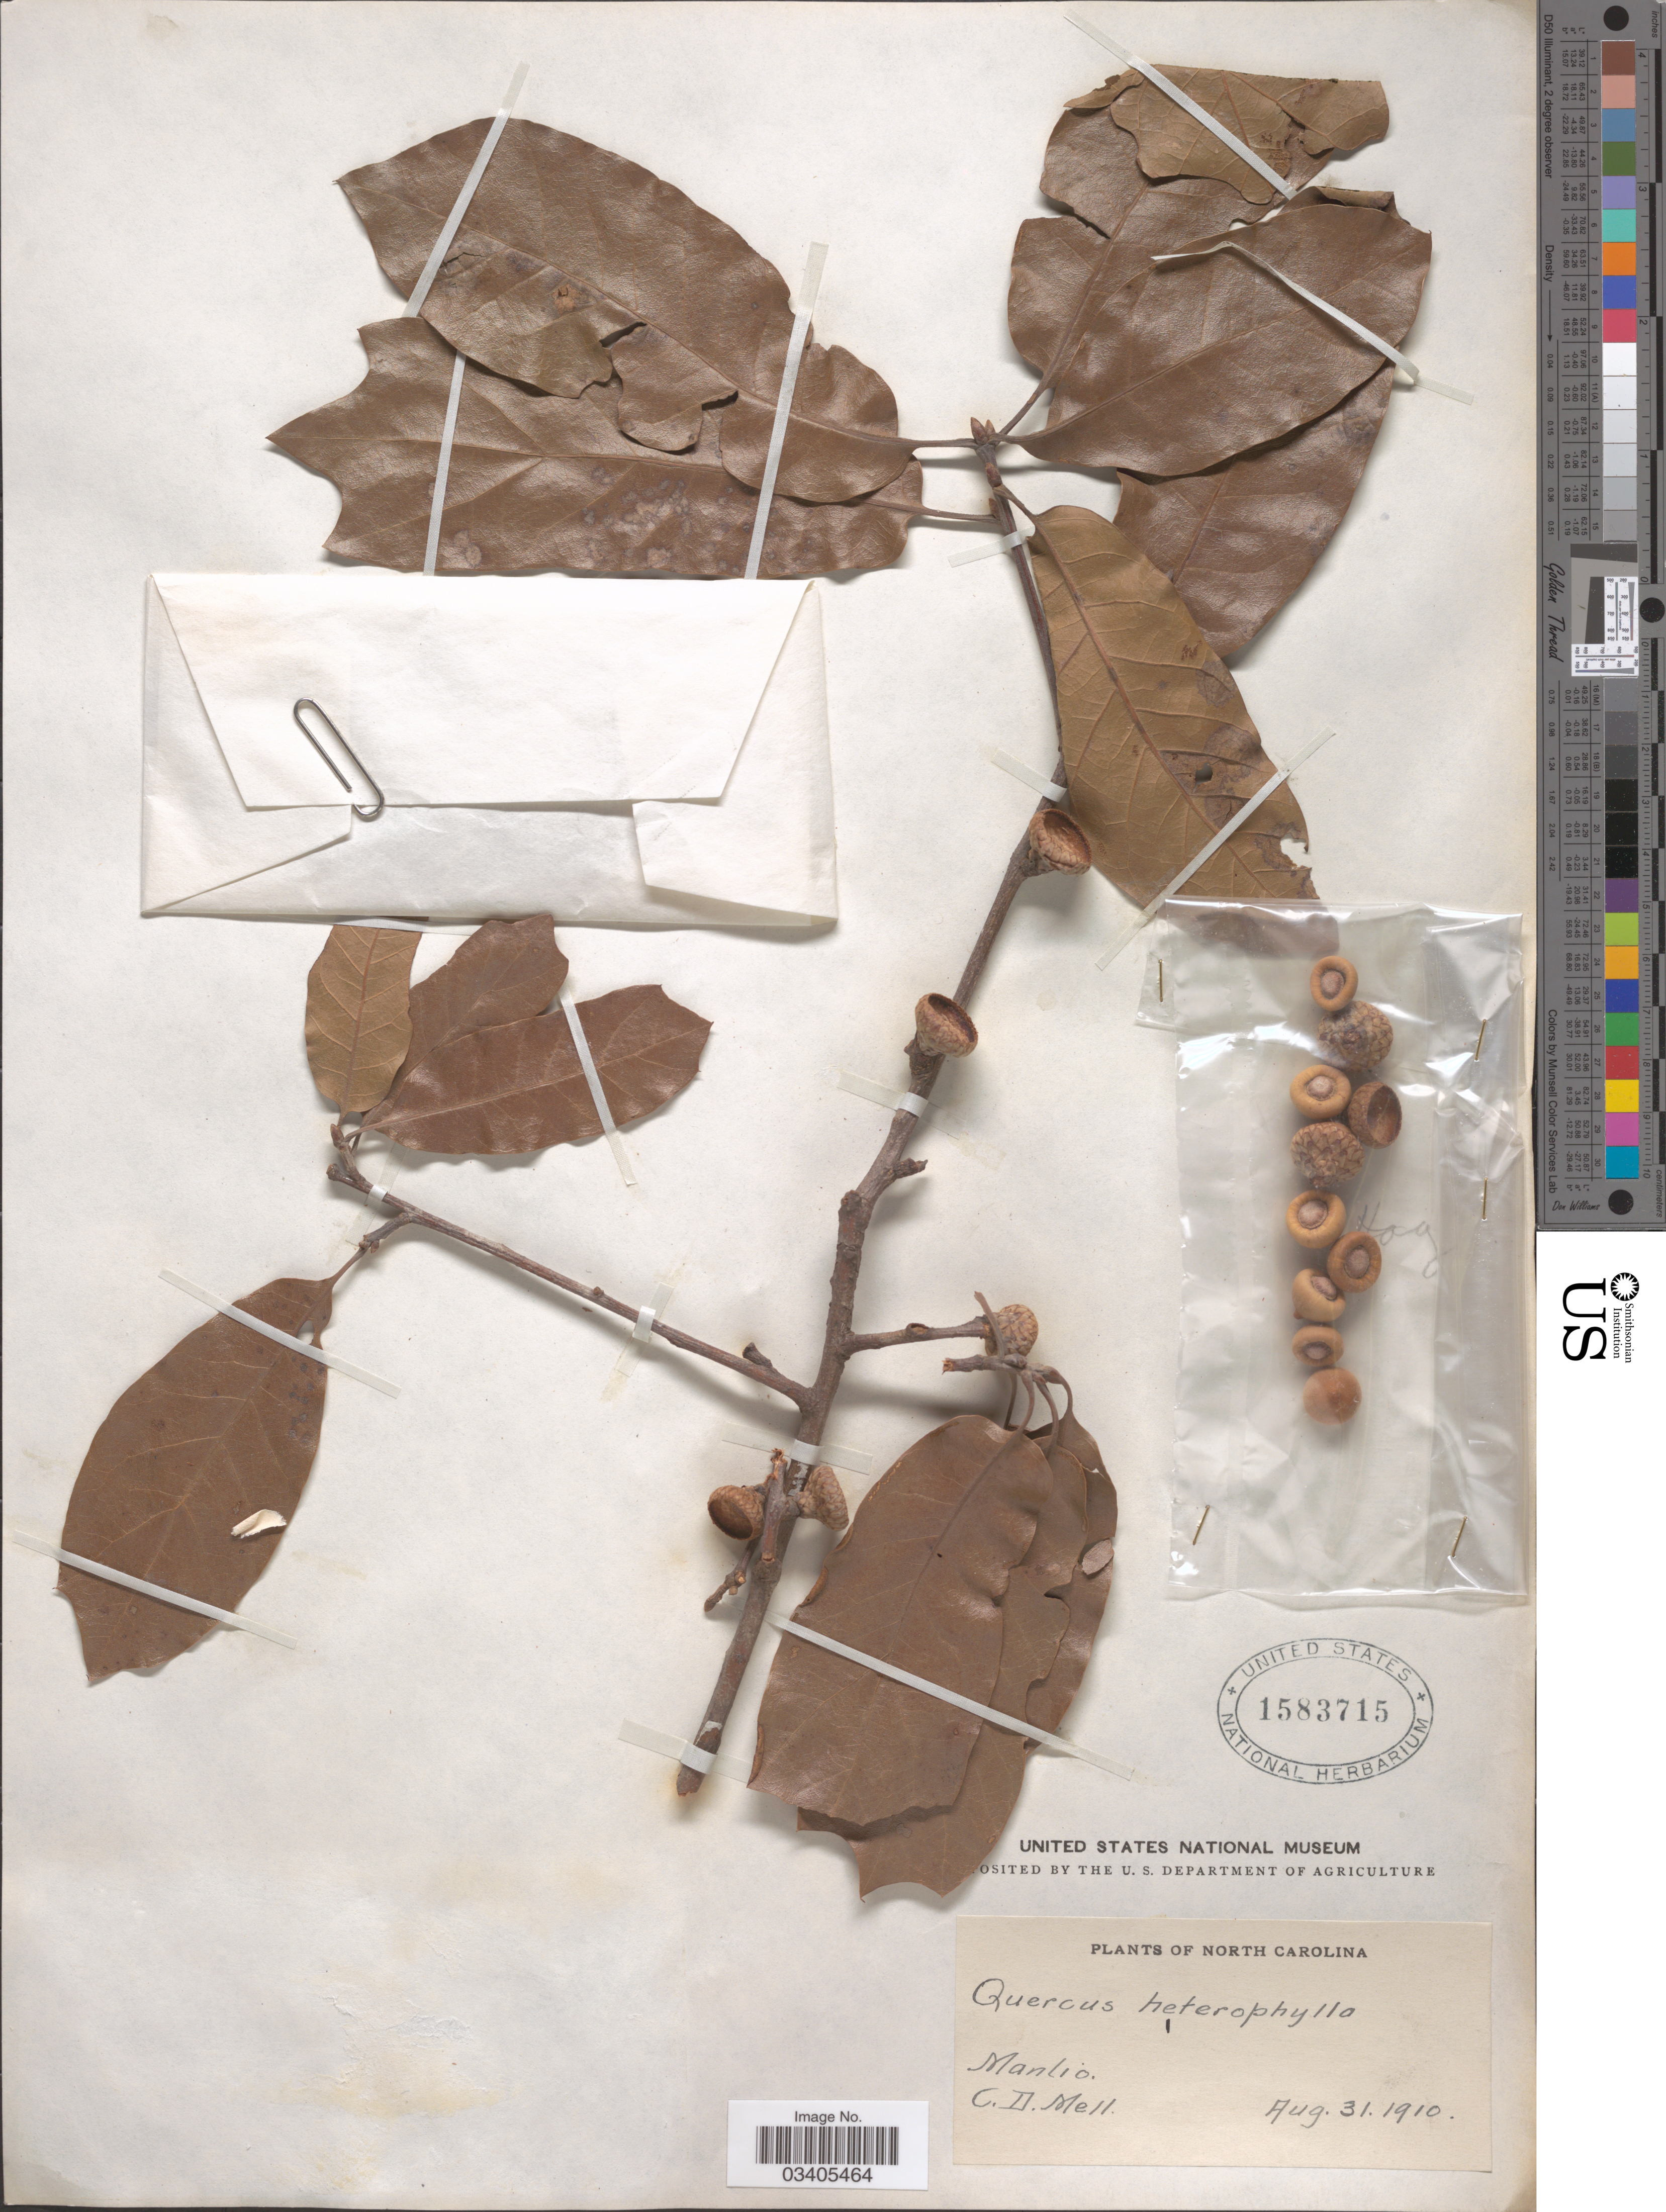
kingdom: Plantae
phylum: Tracheophyta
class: Magnoliopsida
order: Fagales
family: Fagaceae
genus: Quercus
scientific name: Quercus x heterophylla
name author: Michx.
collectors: C. D. Mell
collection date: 1910-08-31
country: United States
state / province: North Carolina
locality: Manteo.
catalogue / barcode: US 1583715